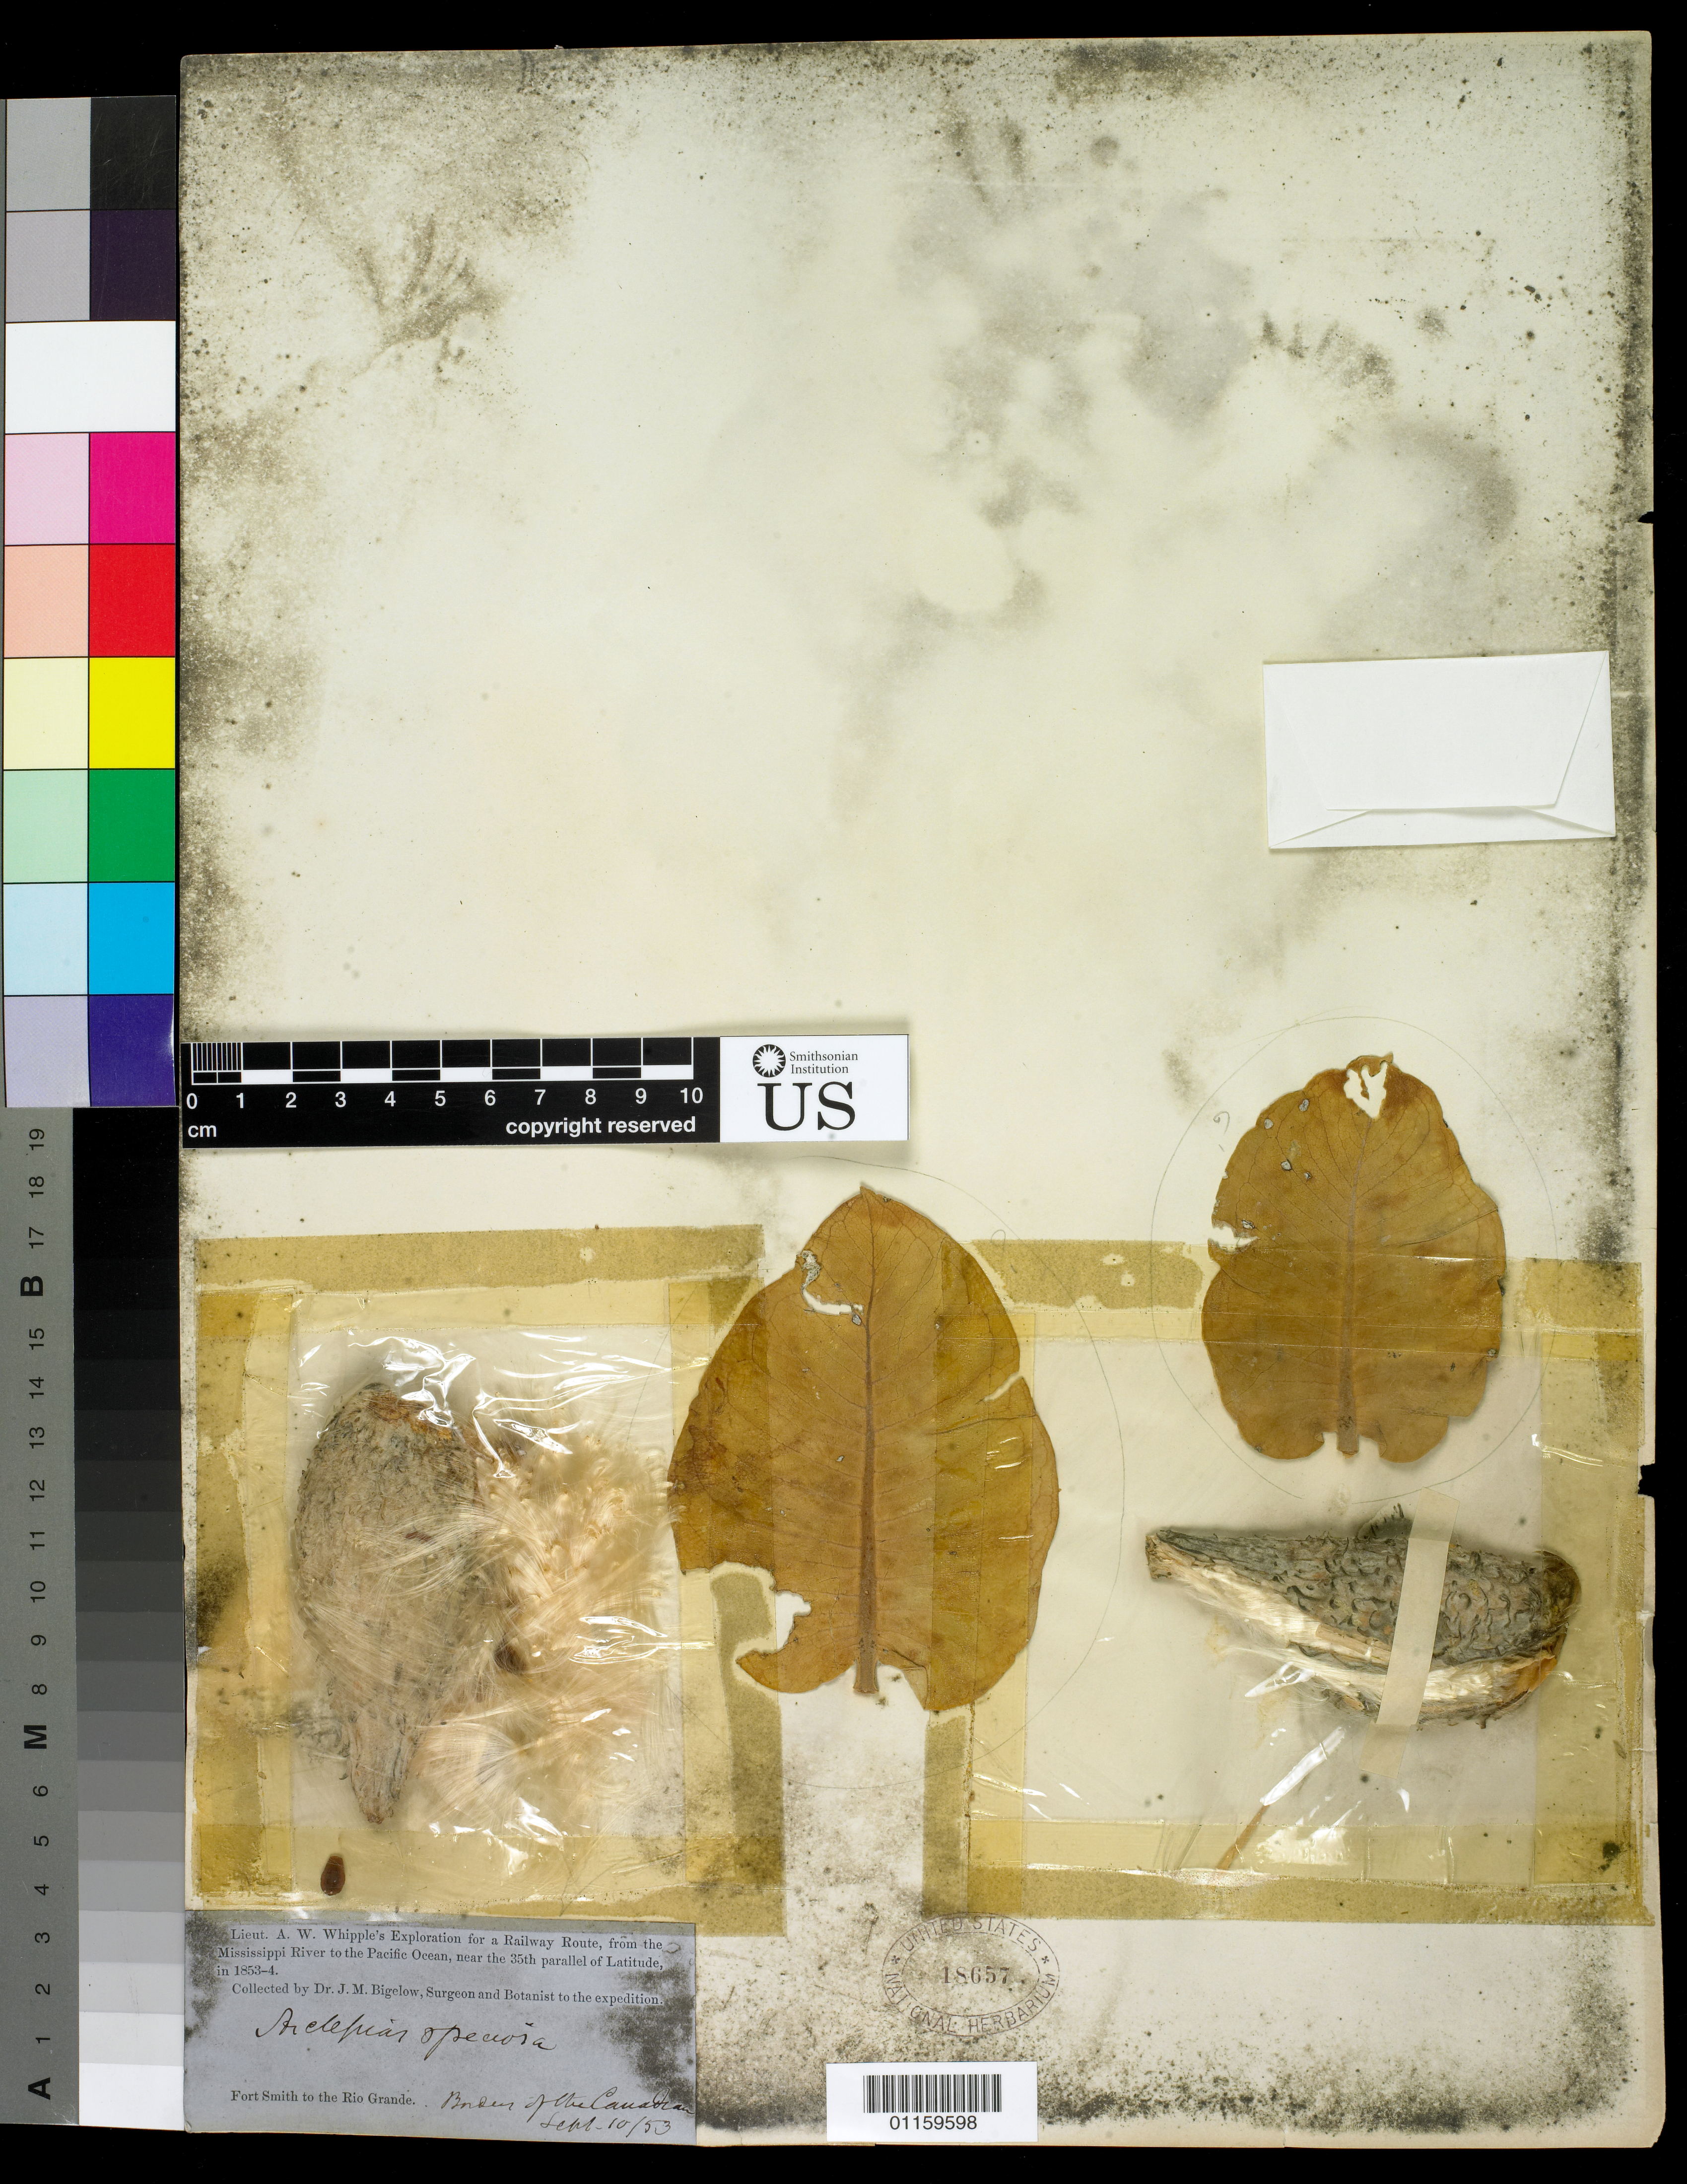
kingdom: Plantae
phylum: Tracheophyta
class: Magnoliopsida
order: Gentianales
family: Apocynaceae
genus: Asclepias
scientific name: Asclepias speciosa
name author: Torr.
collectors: J. M. Bigelow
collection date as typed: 10 Sep 1853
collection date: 1853-09-10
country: United States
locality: Fort Smith to the Rio Grande, Border of the Canadian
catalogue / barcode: US 18657